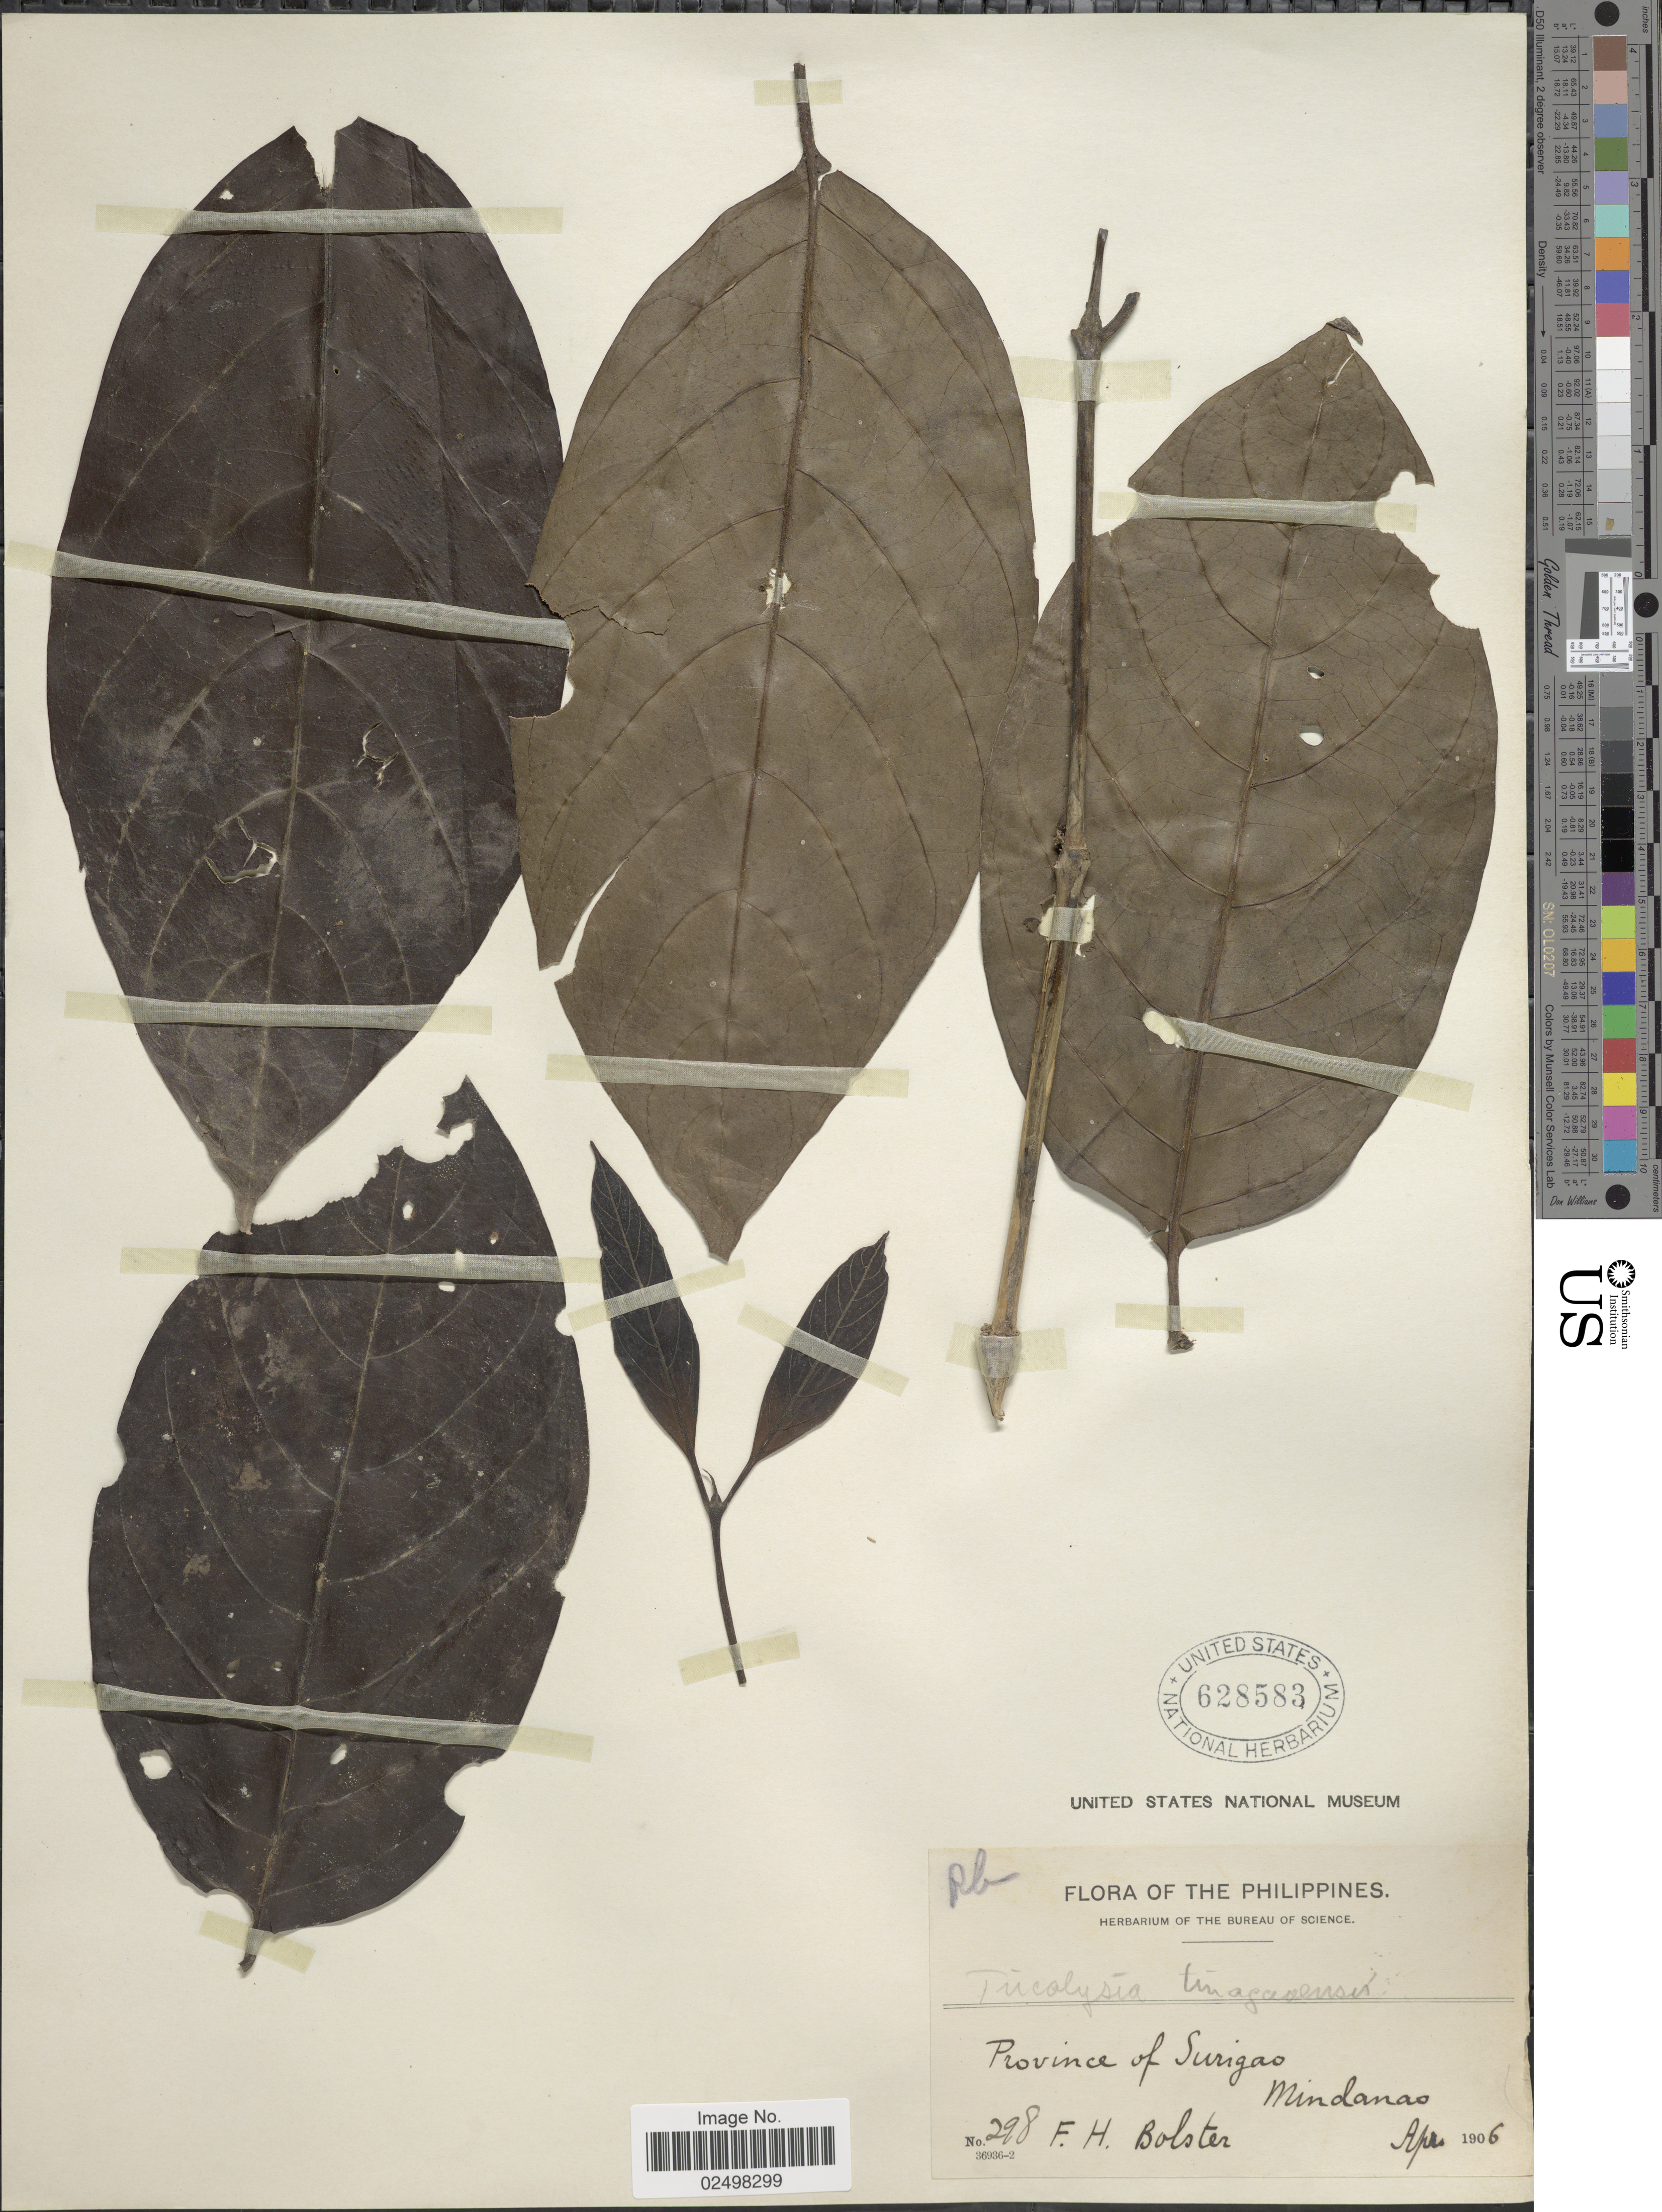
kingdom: Plantae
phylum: Tracheophyta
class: Magnoliopsida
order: Gentianales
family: Rubiaceae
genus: Tricalysia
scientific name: Tricalysia tinagaoensis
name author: Elmer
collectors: F. Bolster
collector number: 298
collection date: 1906-04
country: Philippines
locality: Province of Surigao, Mindanao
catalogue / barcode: US 628583